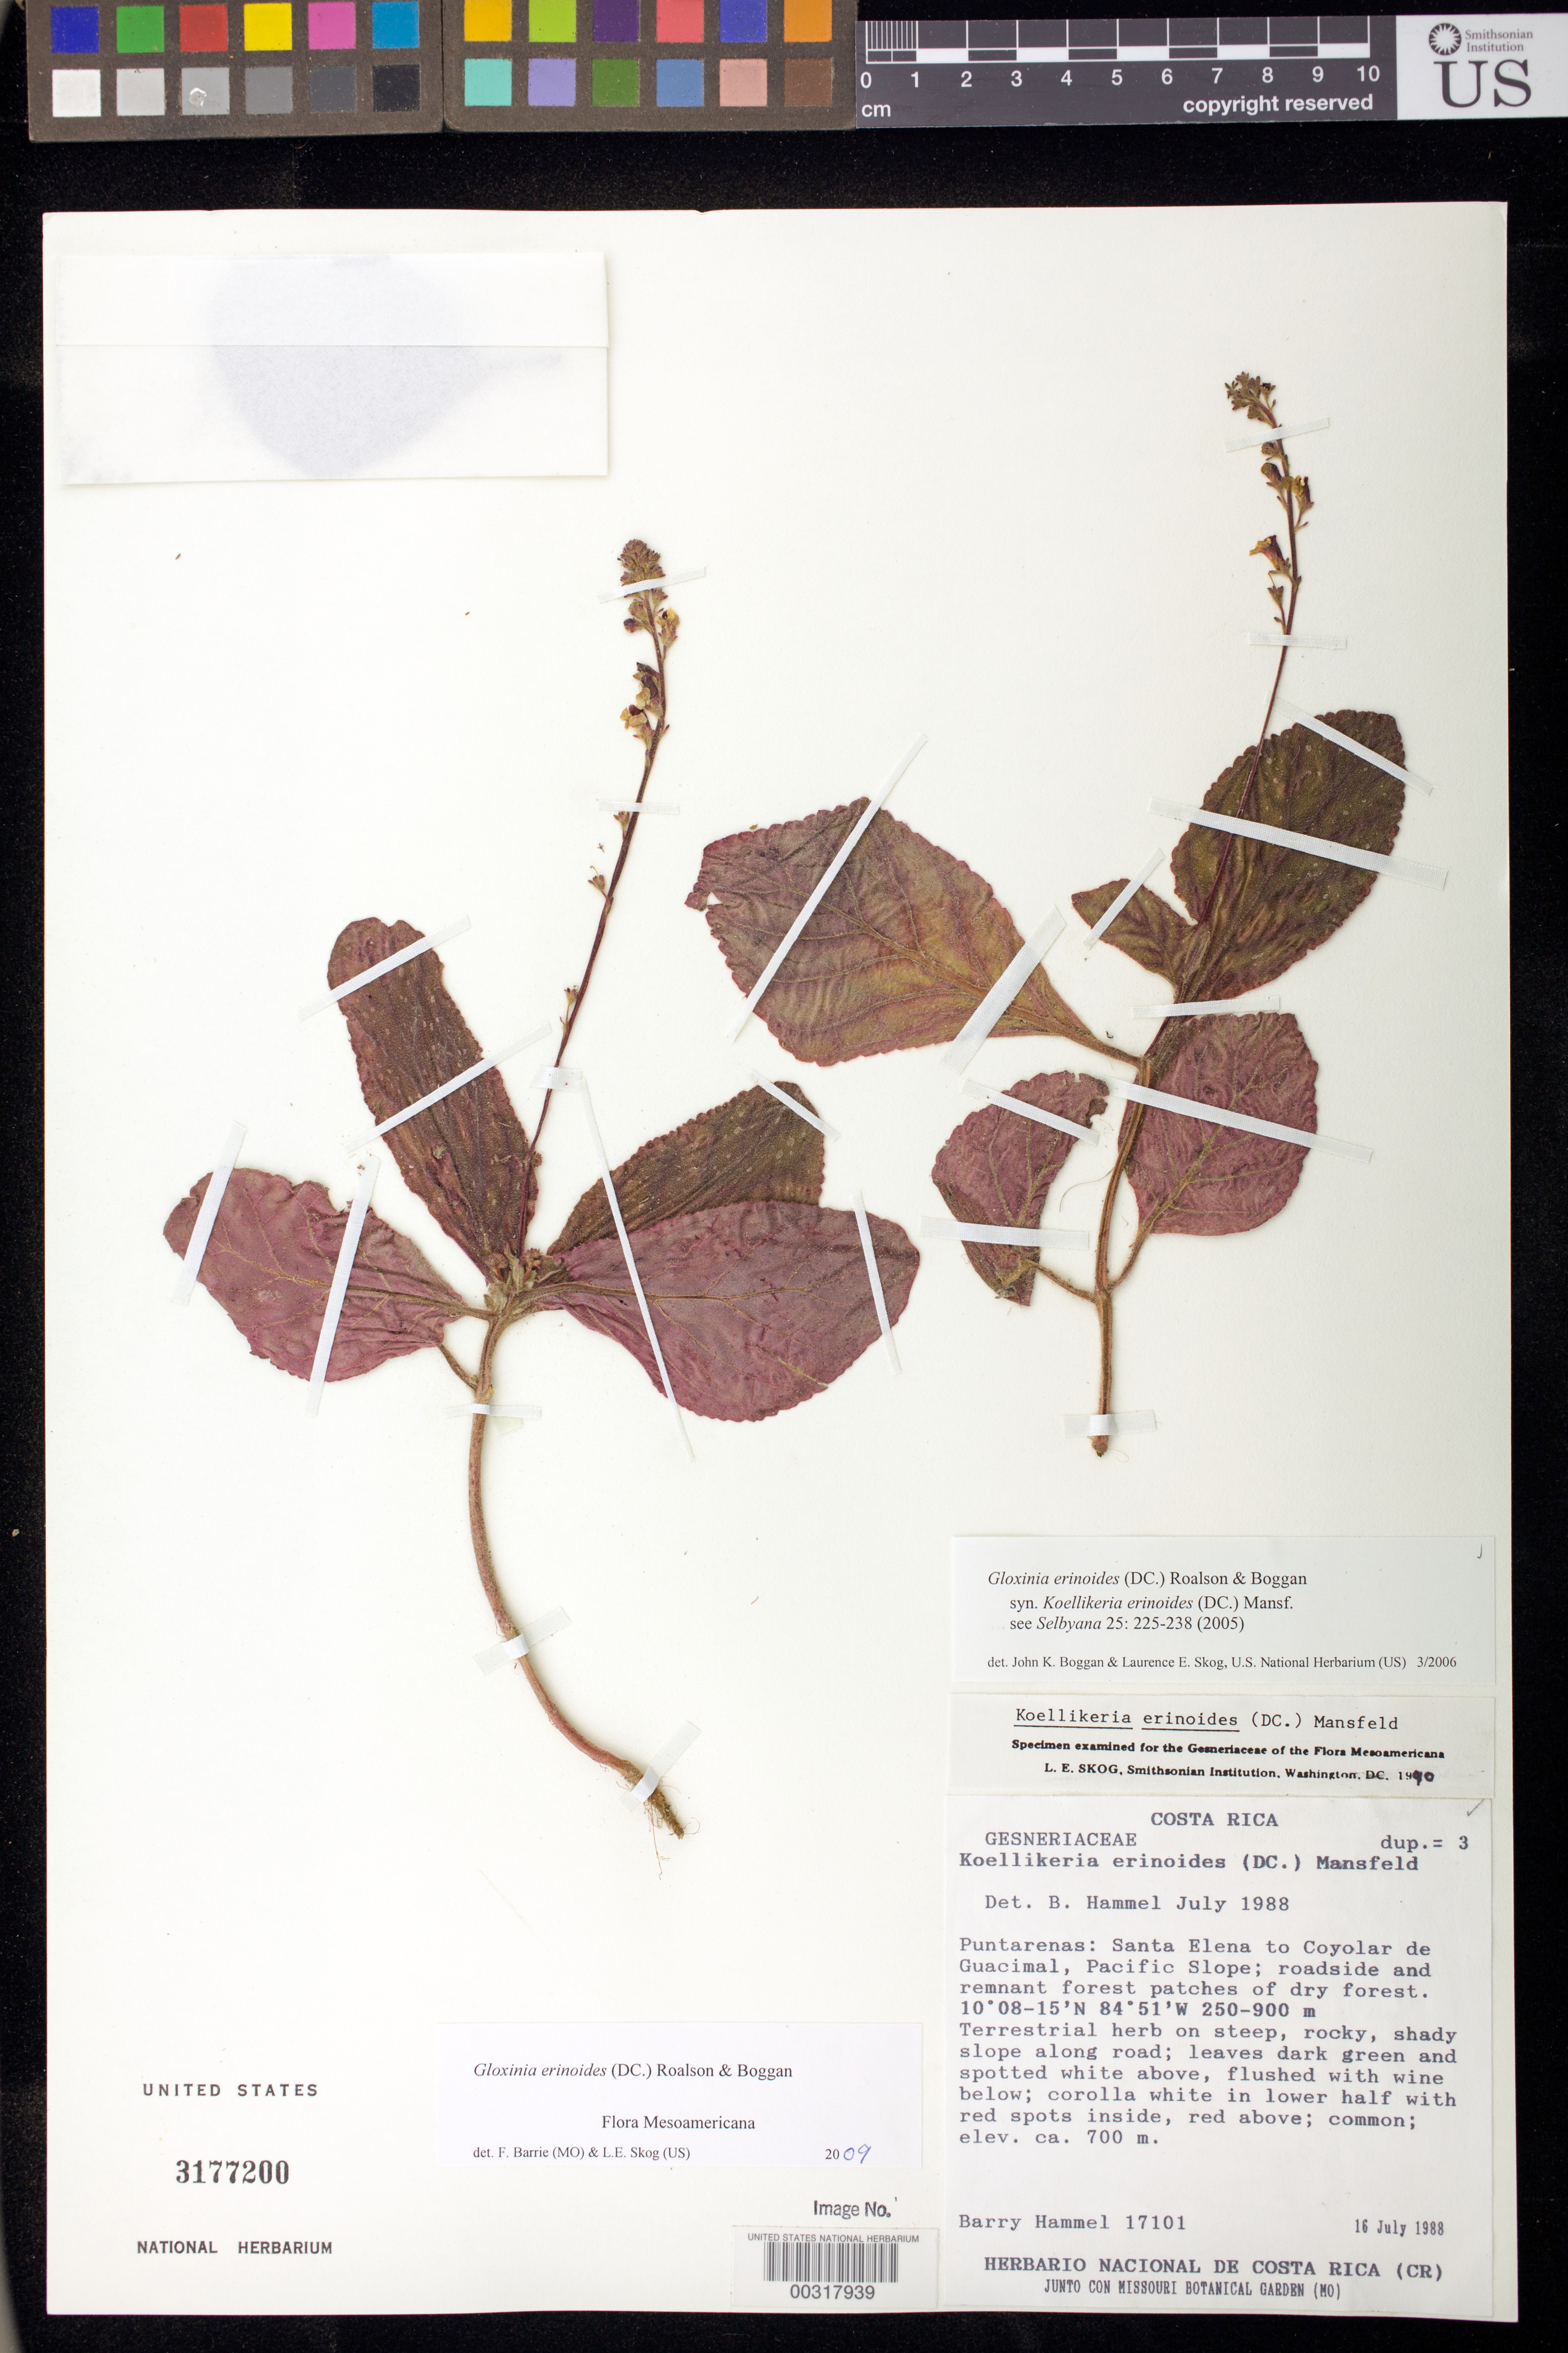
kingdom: Plantae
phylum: Tracheophyta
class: Magnoliopsida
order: Lamiales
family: Gesneriaceae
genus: Gloxinia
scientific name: Gloxinia erinoides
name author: (DC.) Roalson & Boggan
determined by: Boggan, J. K.; Skog, L. E.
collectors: B. Hammel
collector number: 17101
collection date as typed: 16 Jul 1988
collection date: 1988-07-16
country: Costa Rica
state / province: Puntarenas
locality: Santa Elena to Coyolar de Guacimal, Pacific slope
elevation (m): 250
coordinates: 10 08-15 N, 84 51 W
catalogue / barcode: US 3177200